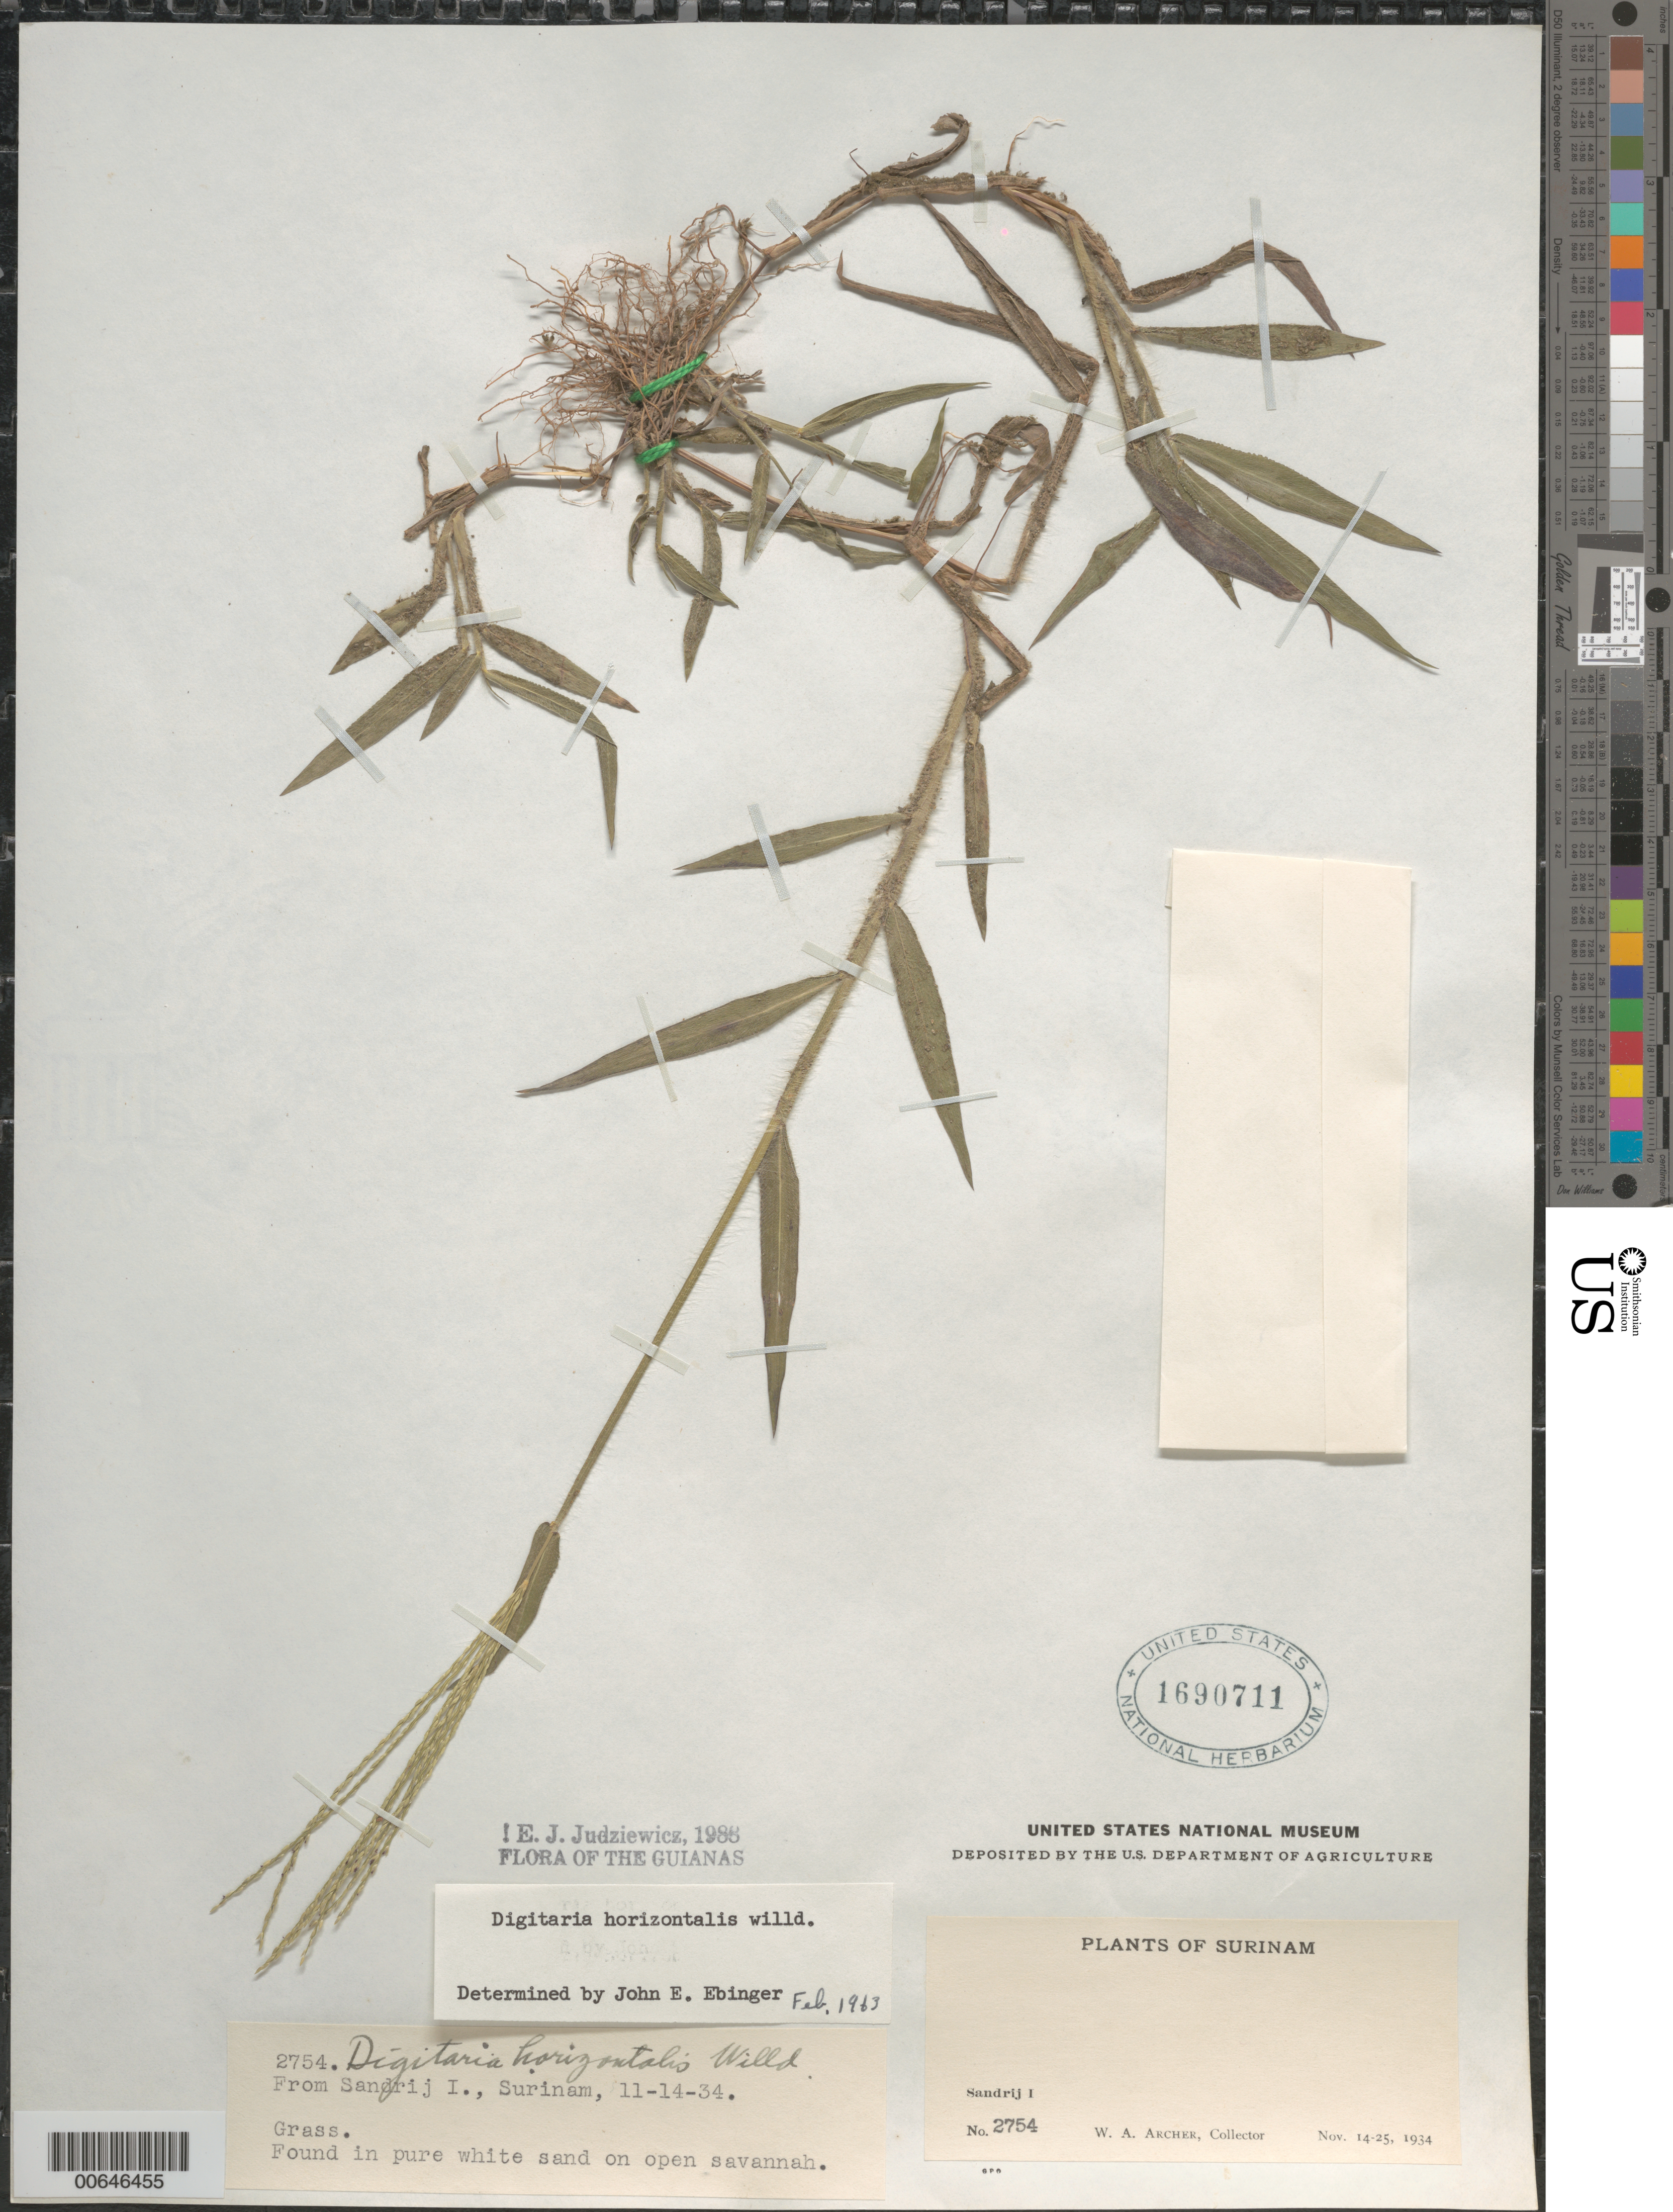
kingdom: Plantae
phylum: Tracheophyta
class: Liliopsida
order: Poales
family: Poaceae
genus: Digitaria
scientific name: Digitaria horizontalis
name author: Willd.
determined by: Judziewicz, E. J.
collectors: W. A. Archer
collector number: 2754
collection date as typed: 14-Nov-34 to 25-Nov-34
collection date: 1934-11-14/1934-11-25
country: Suriname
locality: Zanderij I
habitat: Pure white sand on open savanna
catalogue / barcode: US 1690711